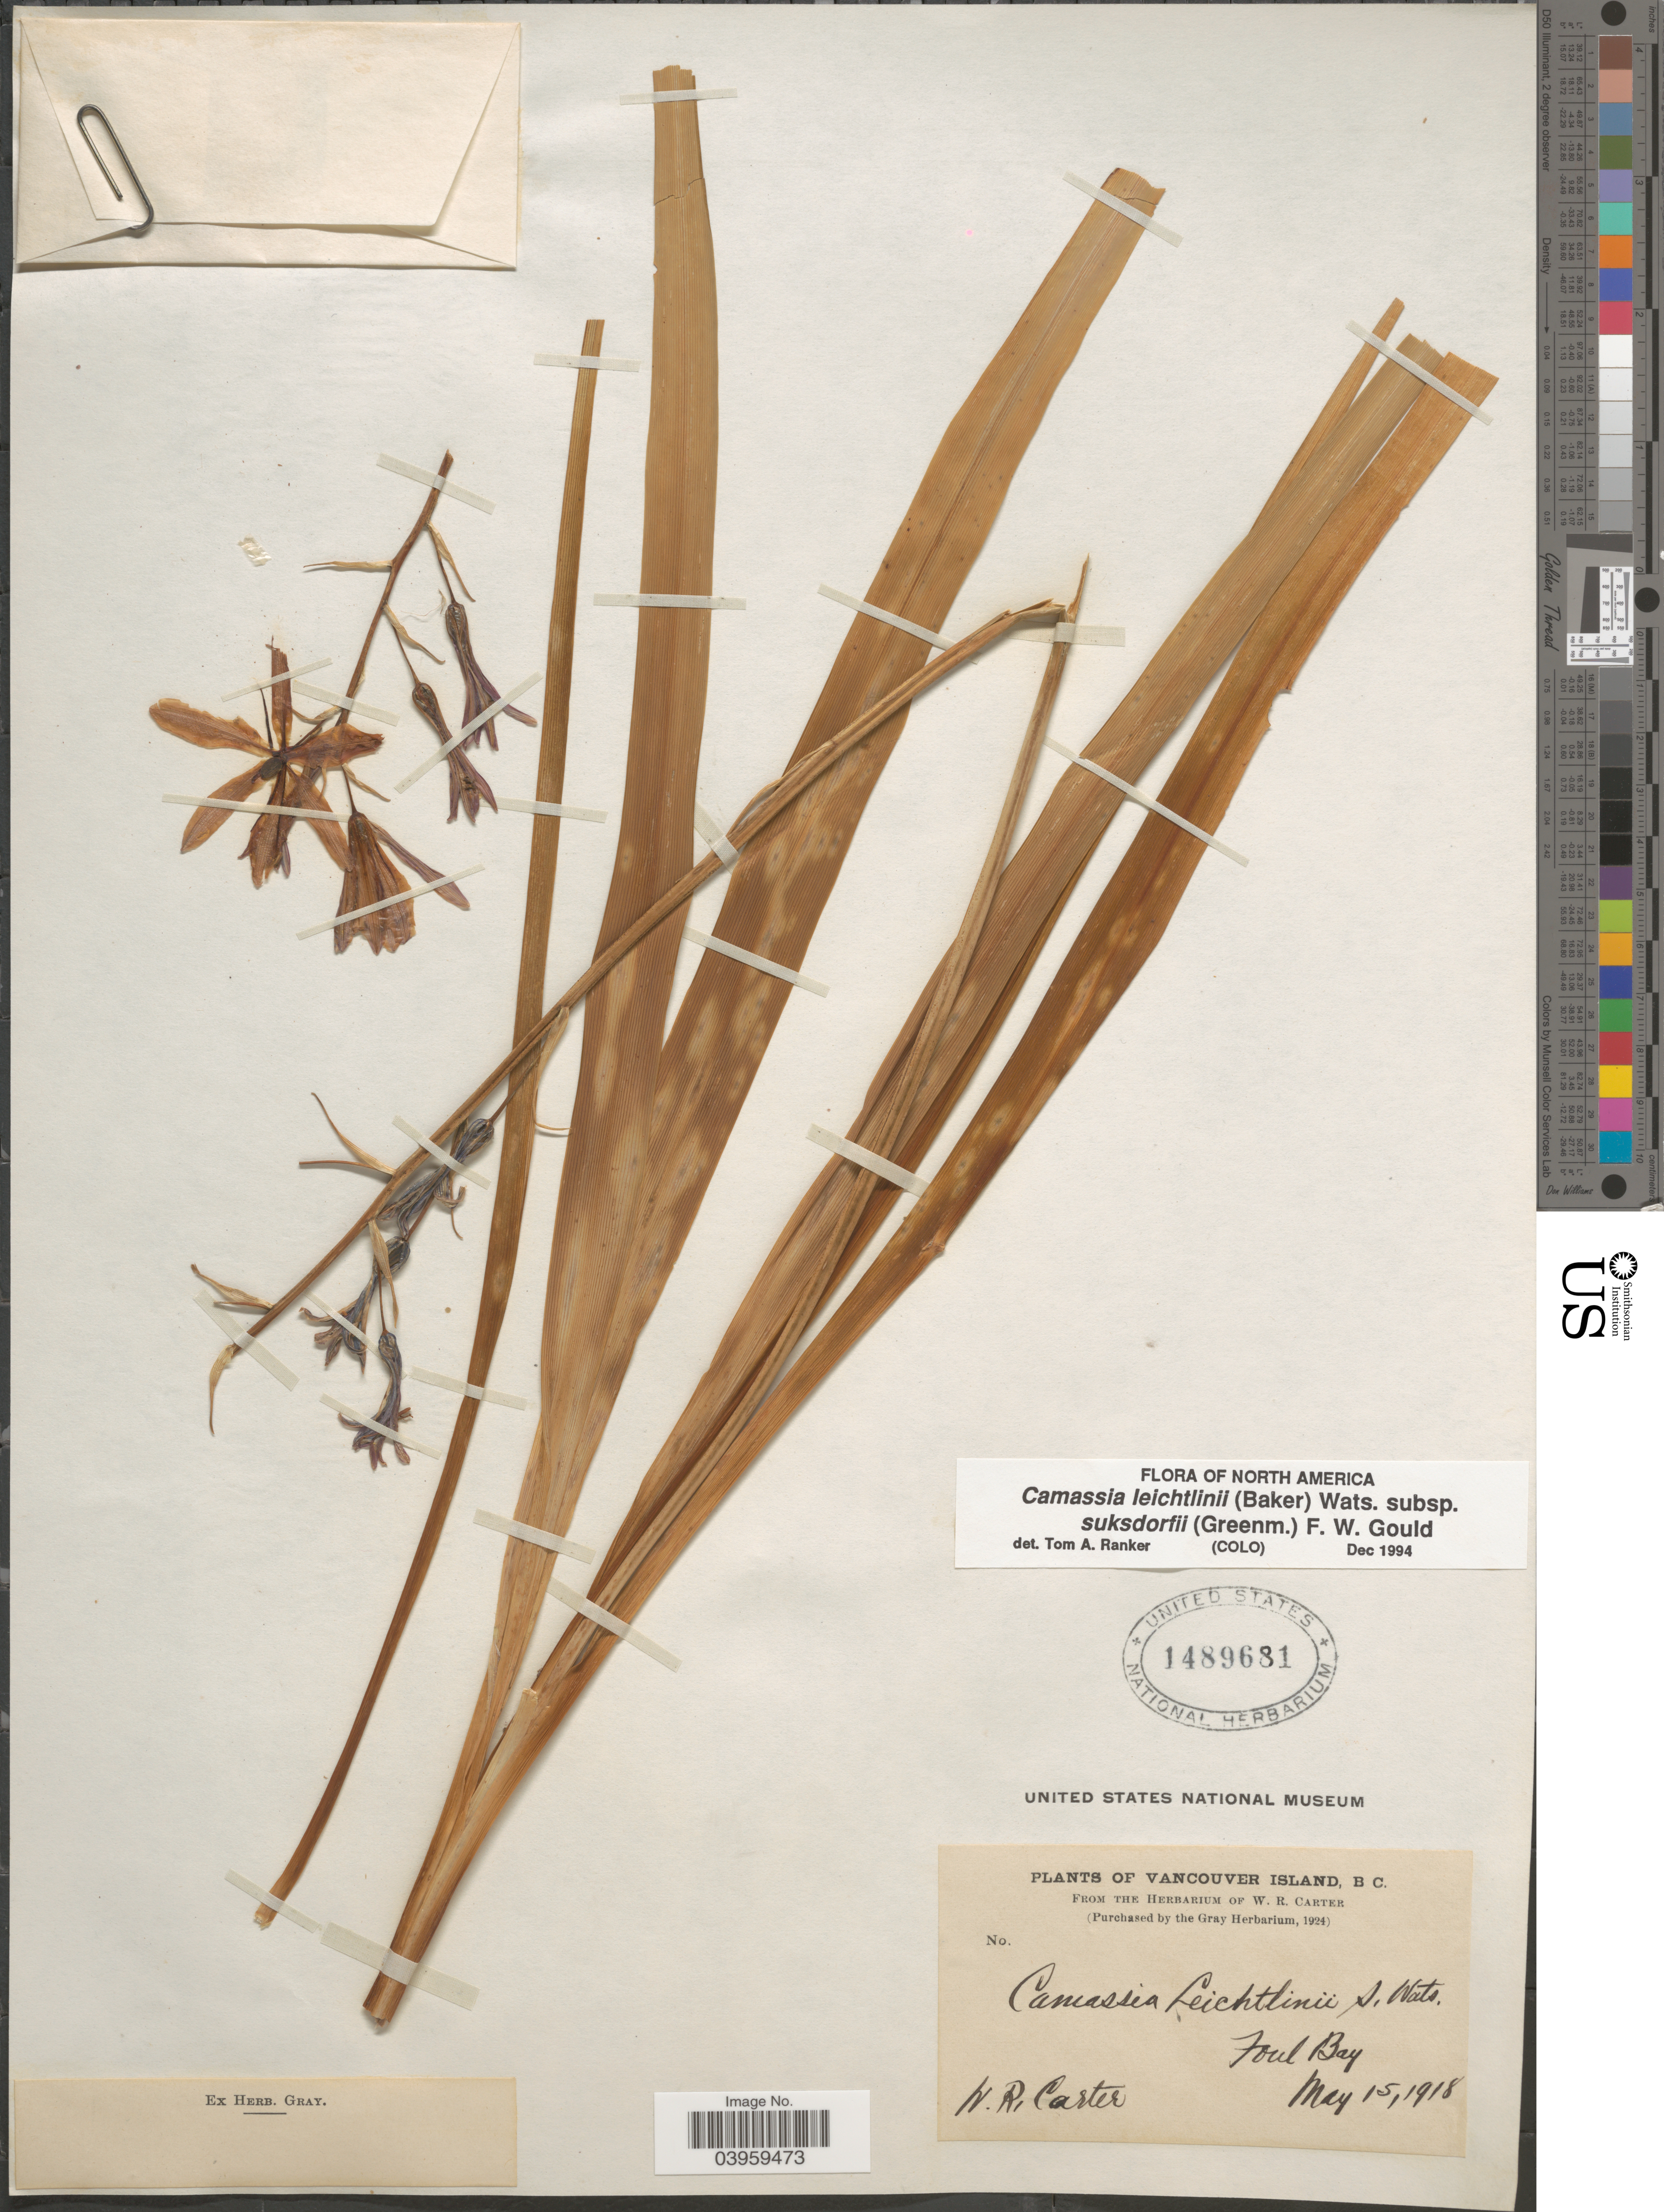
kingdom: Plantae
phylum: Tracheophyta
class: Liliopsida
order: Asparagales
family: Asparagaceae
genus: Camassia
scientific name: Camassia leichtlinii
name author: (Baker) S. Watson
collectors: W. R. Carter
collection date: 1918-05-15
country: Canada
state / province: British Columbia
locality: Vancouver Island. Foul Bay.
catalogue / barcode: US 1489681